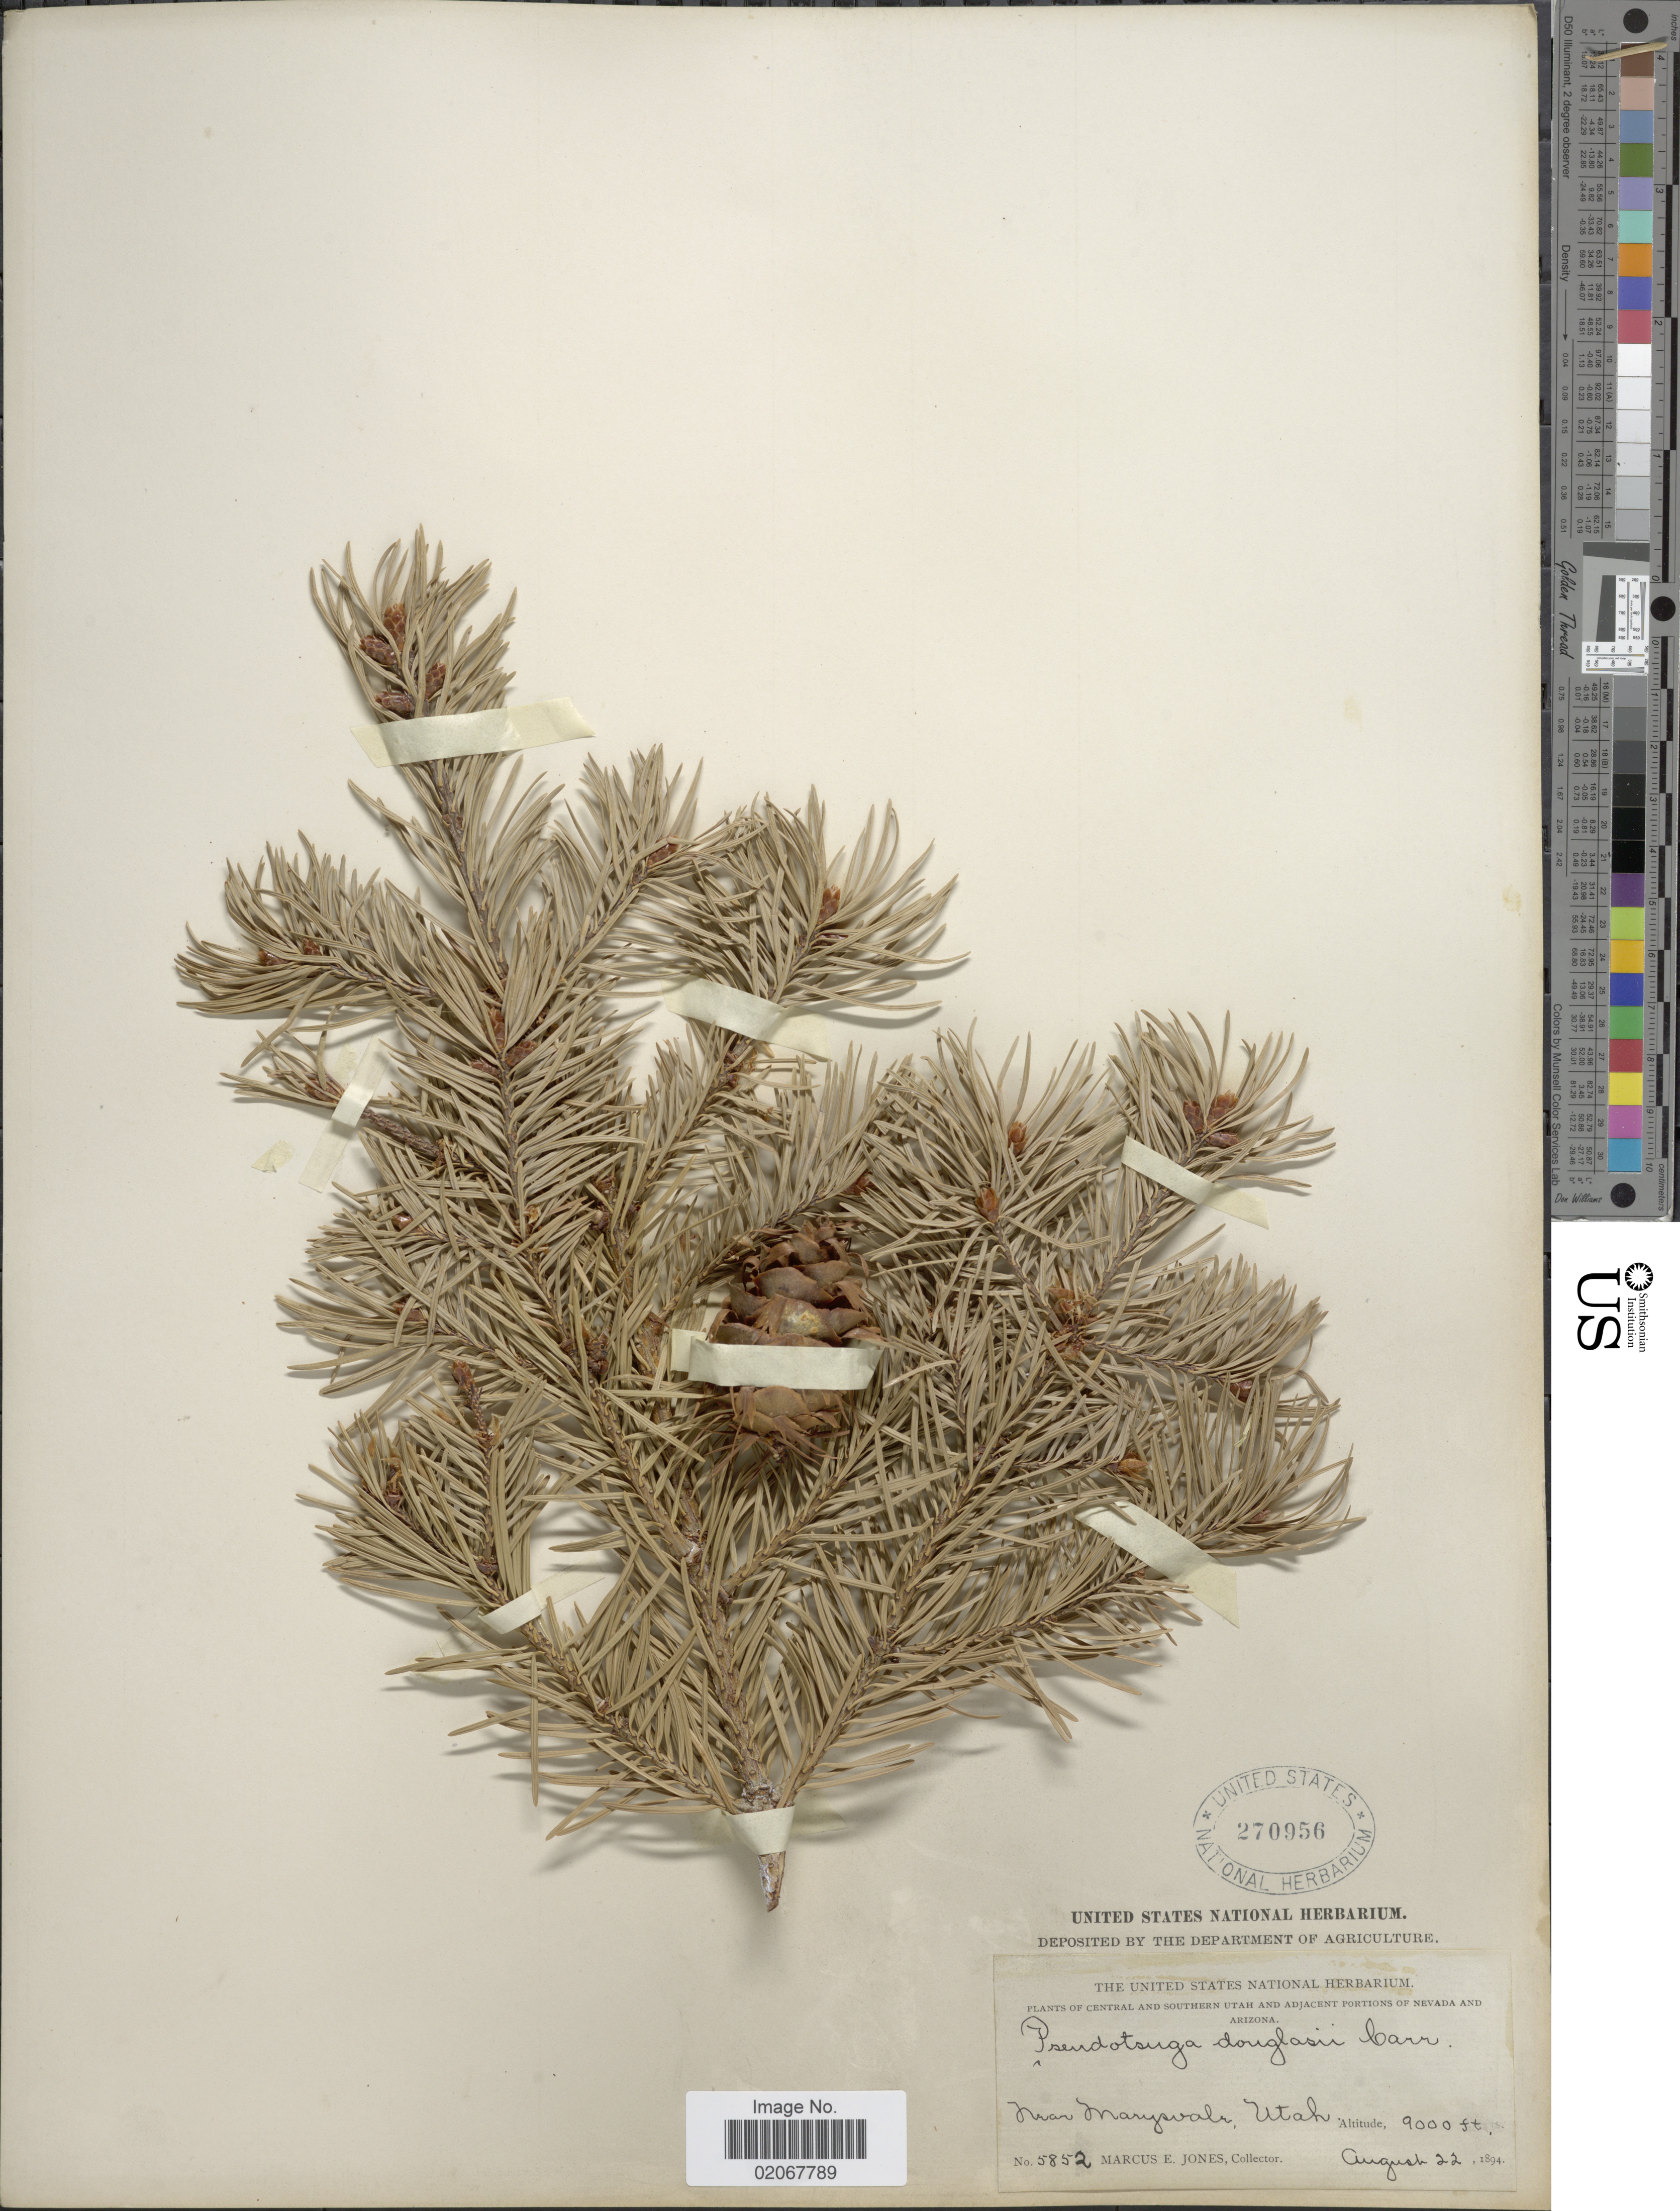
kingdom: Plantae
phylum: Tracheophyta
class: Pinopsida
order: Pinales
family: Pinaceae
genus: Pseudotsuga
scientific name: Pseudotsuga menziesii var. glauca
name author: (Beissn.) Franco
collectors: M. E. Jones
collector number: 5852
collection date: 1894-08-22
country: United States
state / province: Utah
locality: Central and southern Utah, near Marysvale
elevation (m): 2743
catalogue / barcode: US 270956